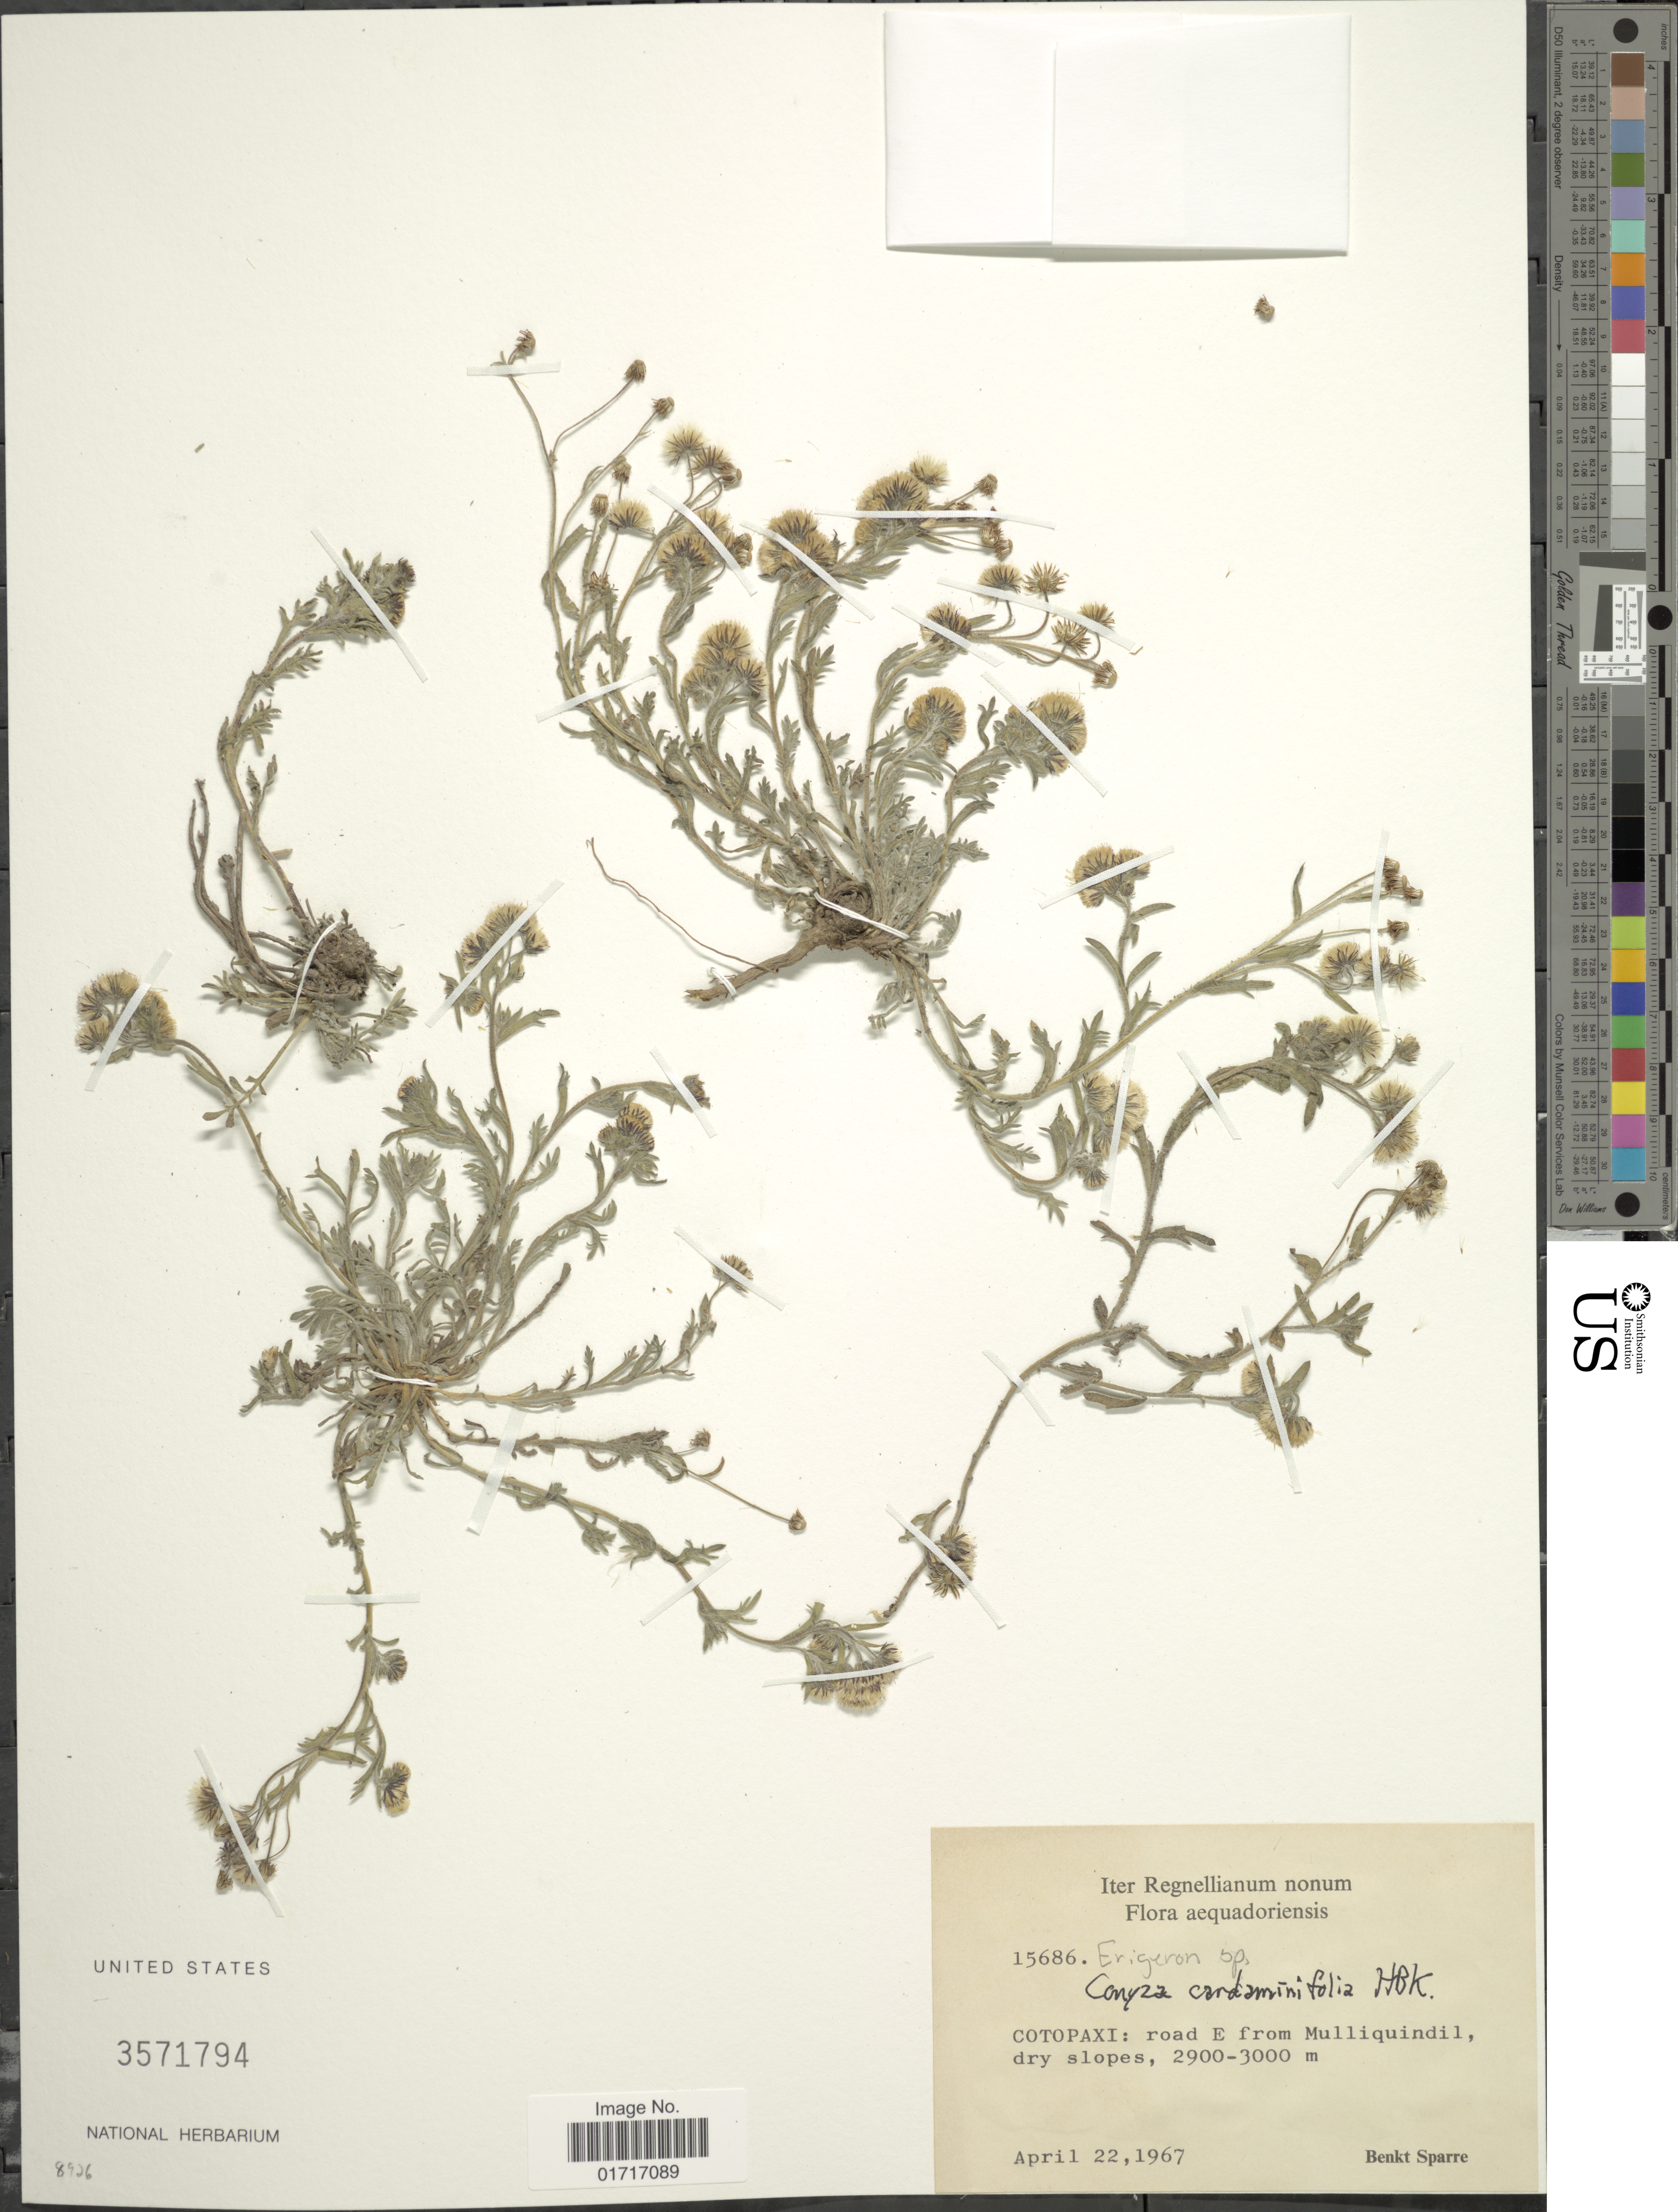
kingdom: Plantae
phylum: Tracheophyta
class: Magnoliopsida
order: Asterales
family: Asteraceae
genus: Conyza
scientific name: Conyza cardaminifolia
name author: Kunth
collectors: B. Sparre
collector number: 15686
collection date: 1967-04-22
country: Ecuador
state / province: Cotopaxi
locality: Cotopaxi: road E from Mulliquindil, dry slopes.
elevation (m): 2900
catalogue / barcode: US 3571794